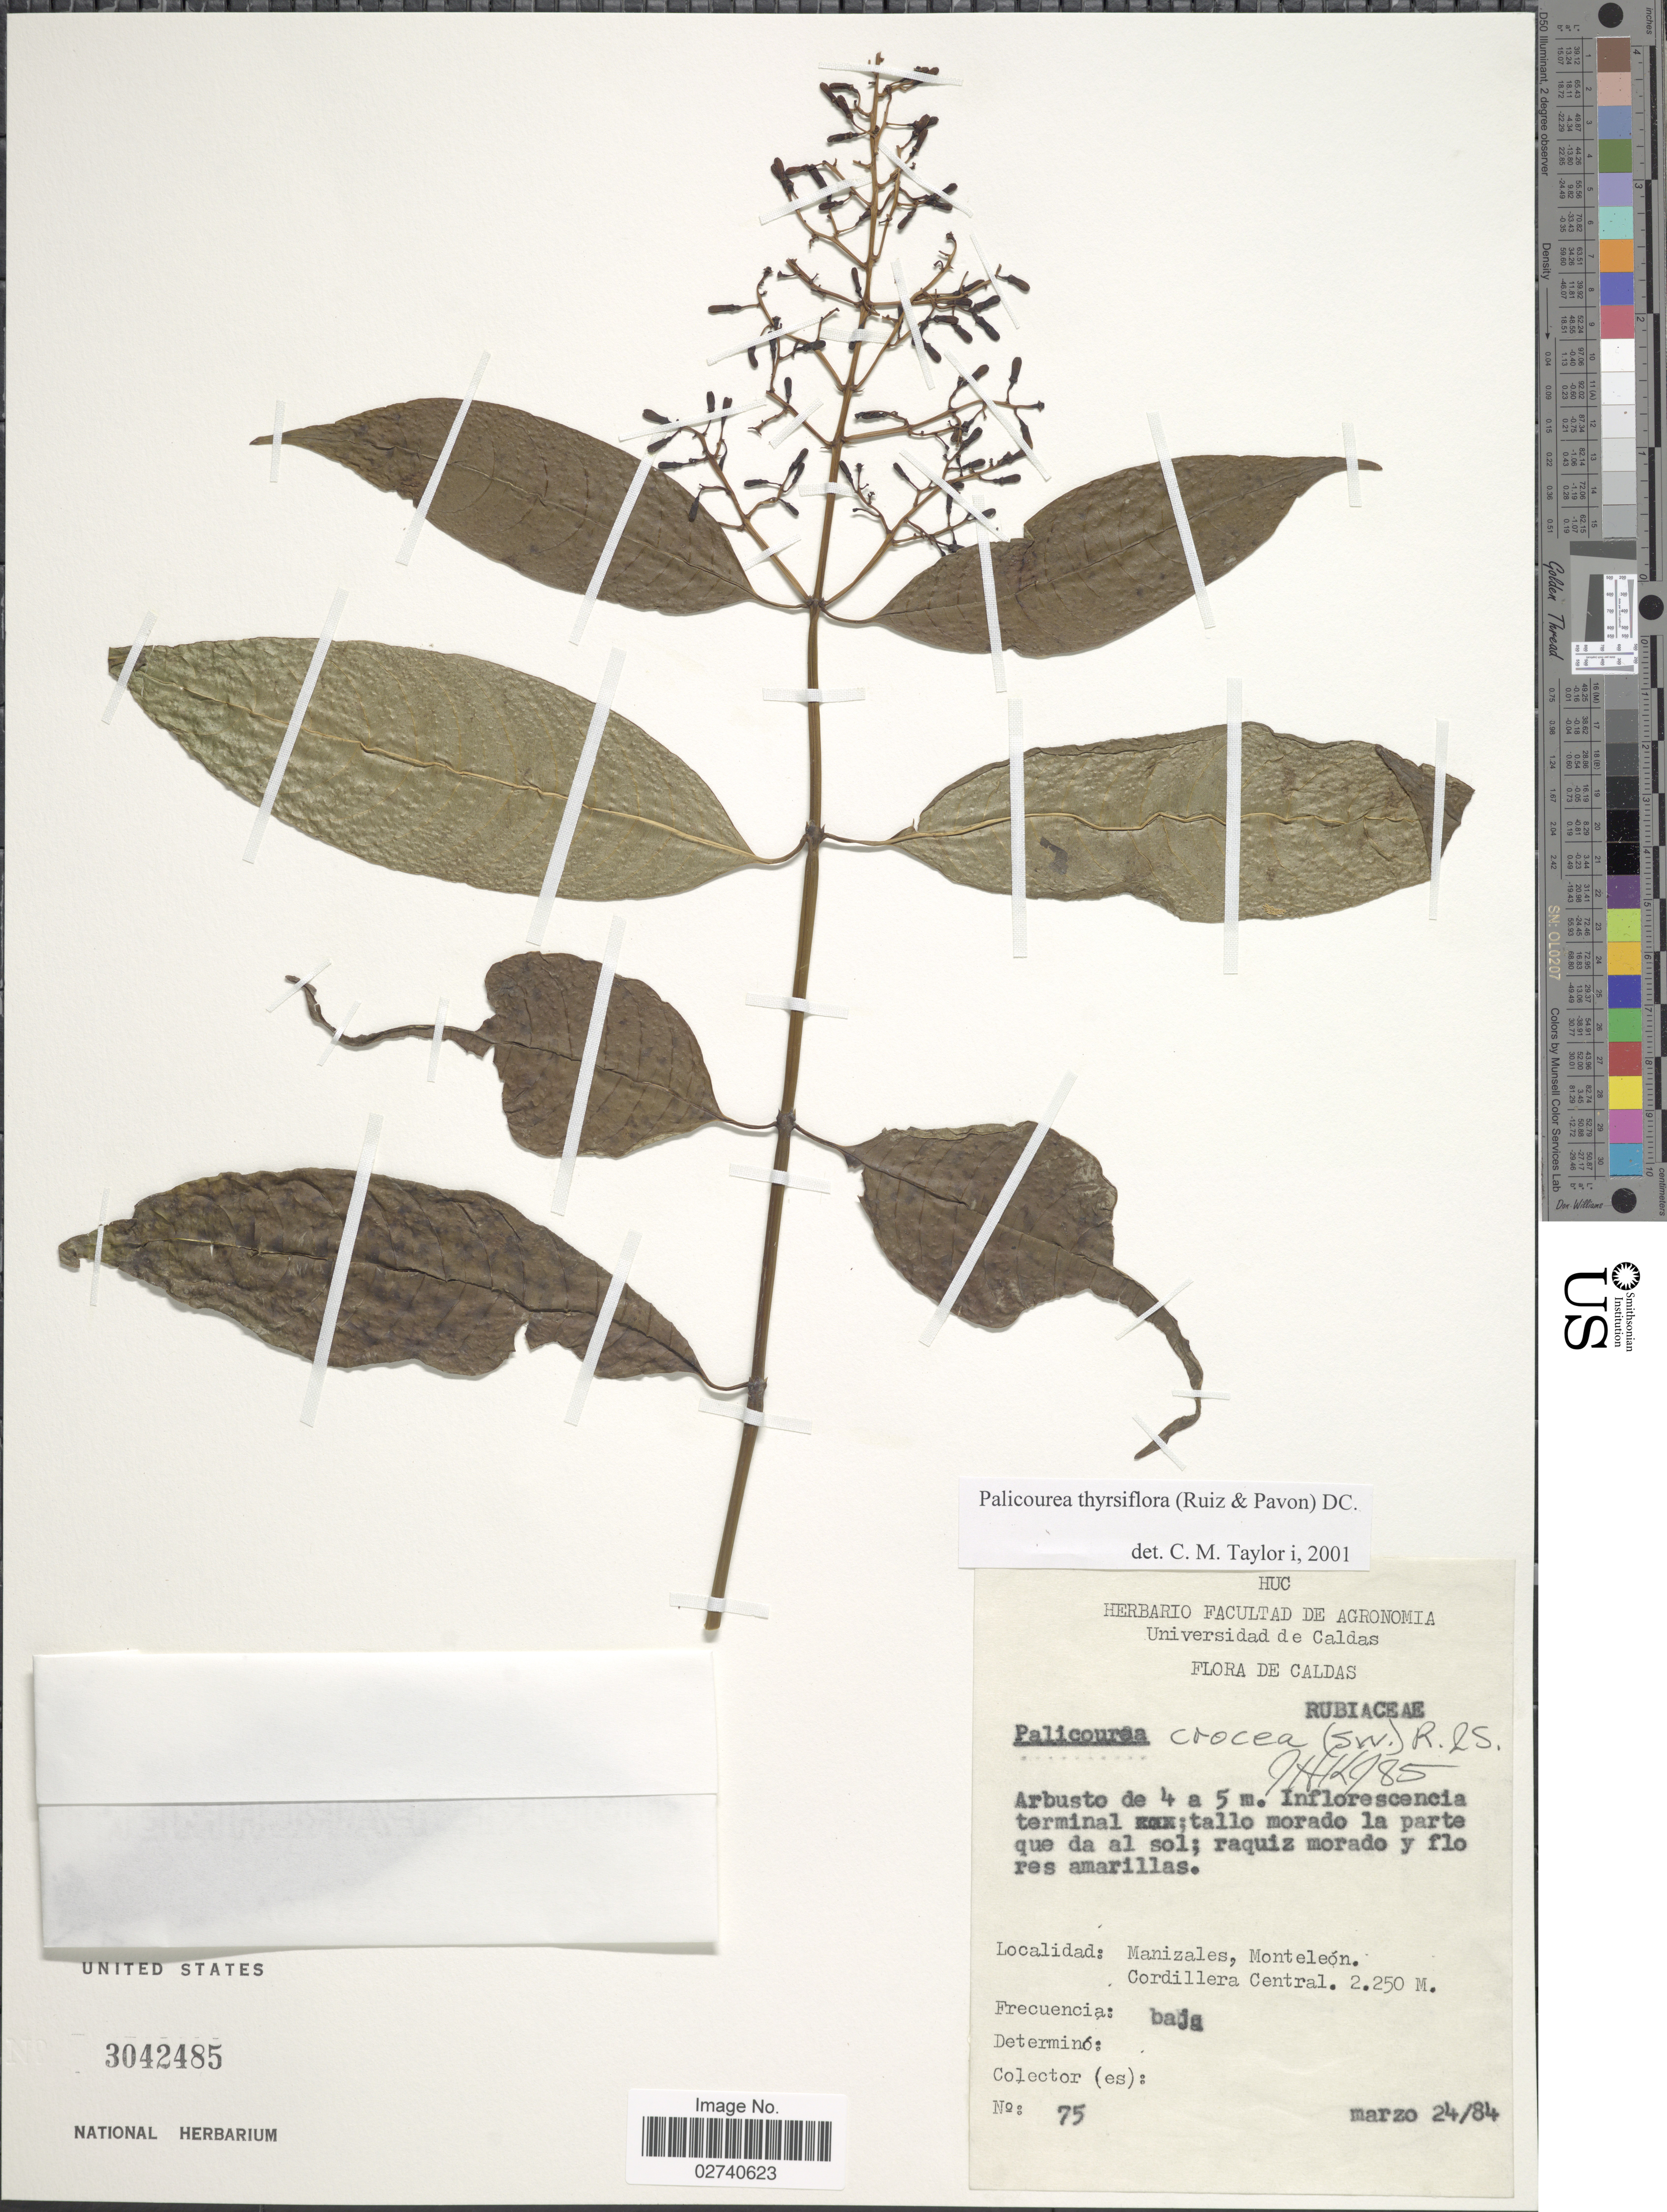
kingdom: Plantae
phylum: Tracheophyta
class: Magnoliopsida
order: Gentianales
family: Rubiaceae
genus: Palicourea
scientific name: Palicourea thyrsiflora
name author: (Ruiz & Pav.) DC.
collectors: Facultad de Agronomia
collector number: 75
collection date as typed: Transcribed d/m/y: 24/3/84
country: Colombia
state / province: Caldas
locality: Manizales, Monteleon. Cordillera Central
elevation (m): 2250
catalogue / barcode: US 3042485